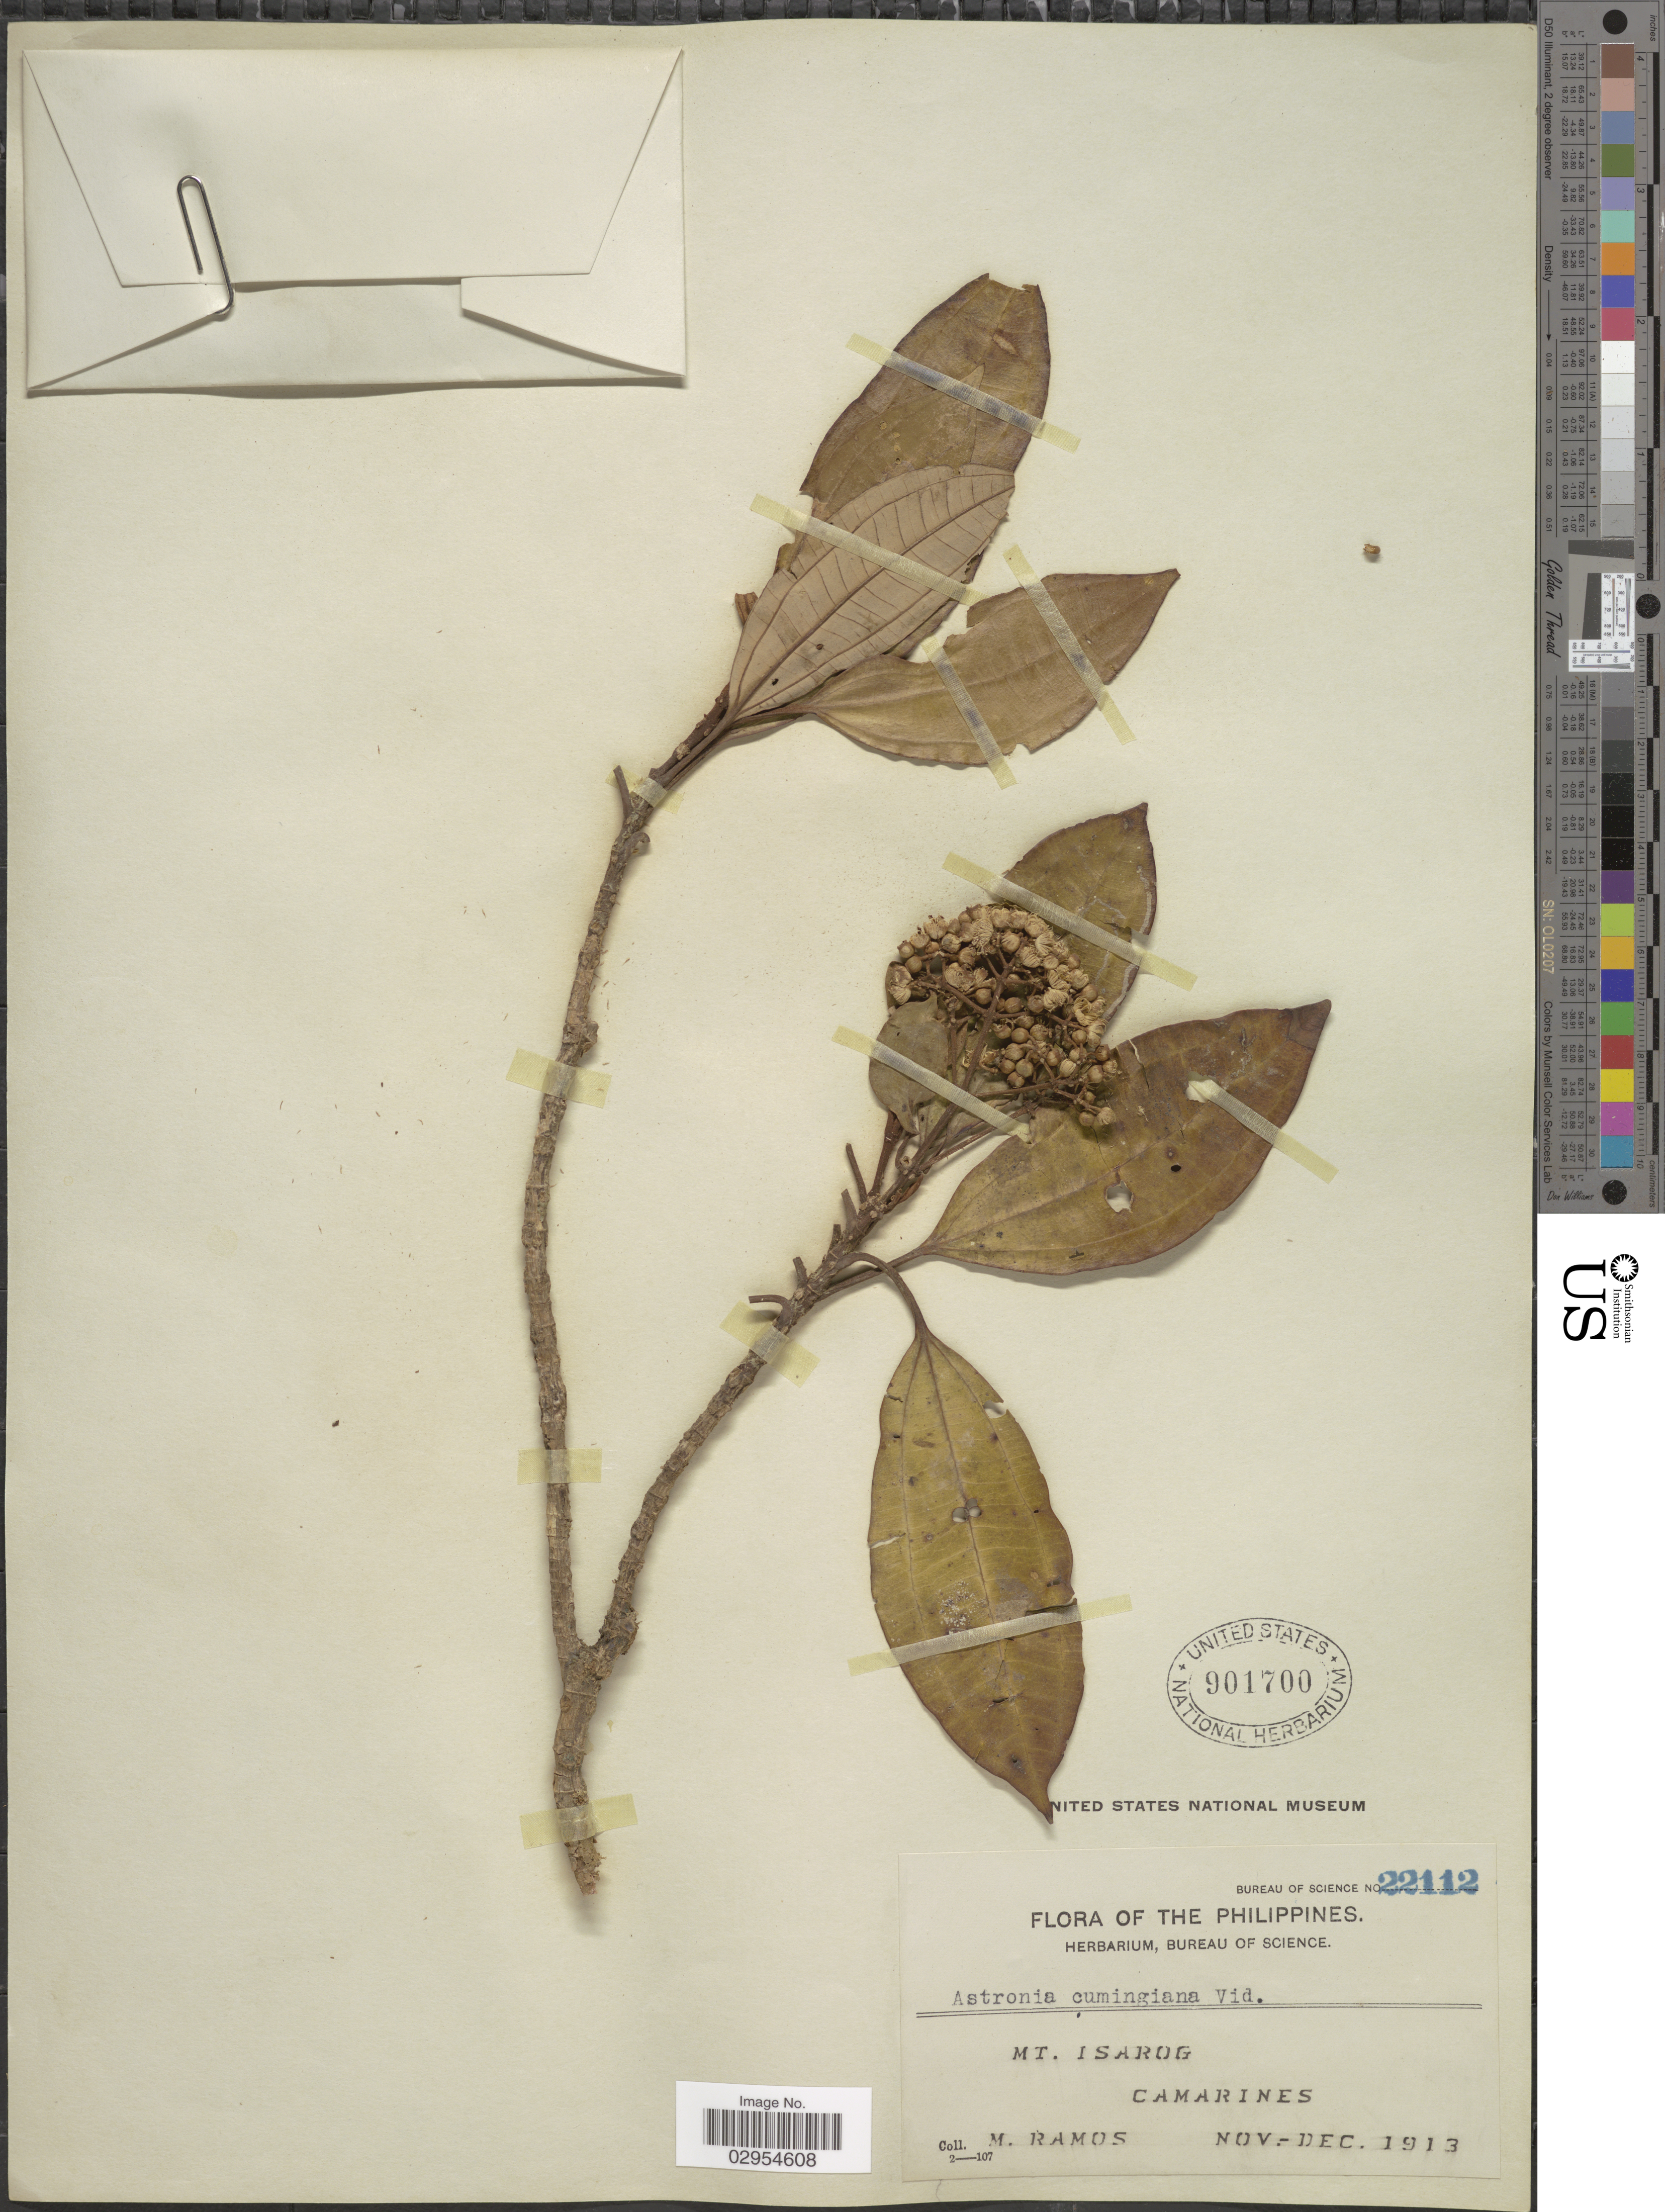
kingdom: Plantae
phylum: Tracheophyta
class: Magnoliopsida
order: Myrtales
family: Melastomataceae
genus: Astronia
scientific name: Astronia cumingiana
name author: S. Vidal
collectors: M. Ramos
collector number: Bureau of Science 22112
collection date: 1913-11/1913-12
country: Philippines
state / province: Bicol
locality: Mt. Isarog. Camarines.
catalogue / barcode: US 901700